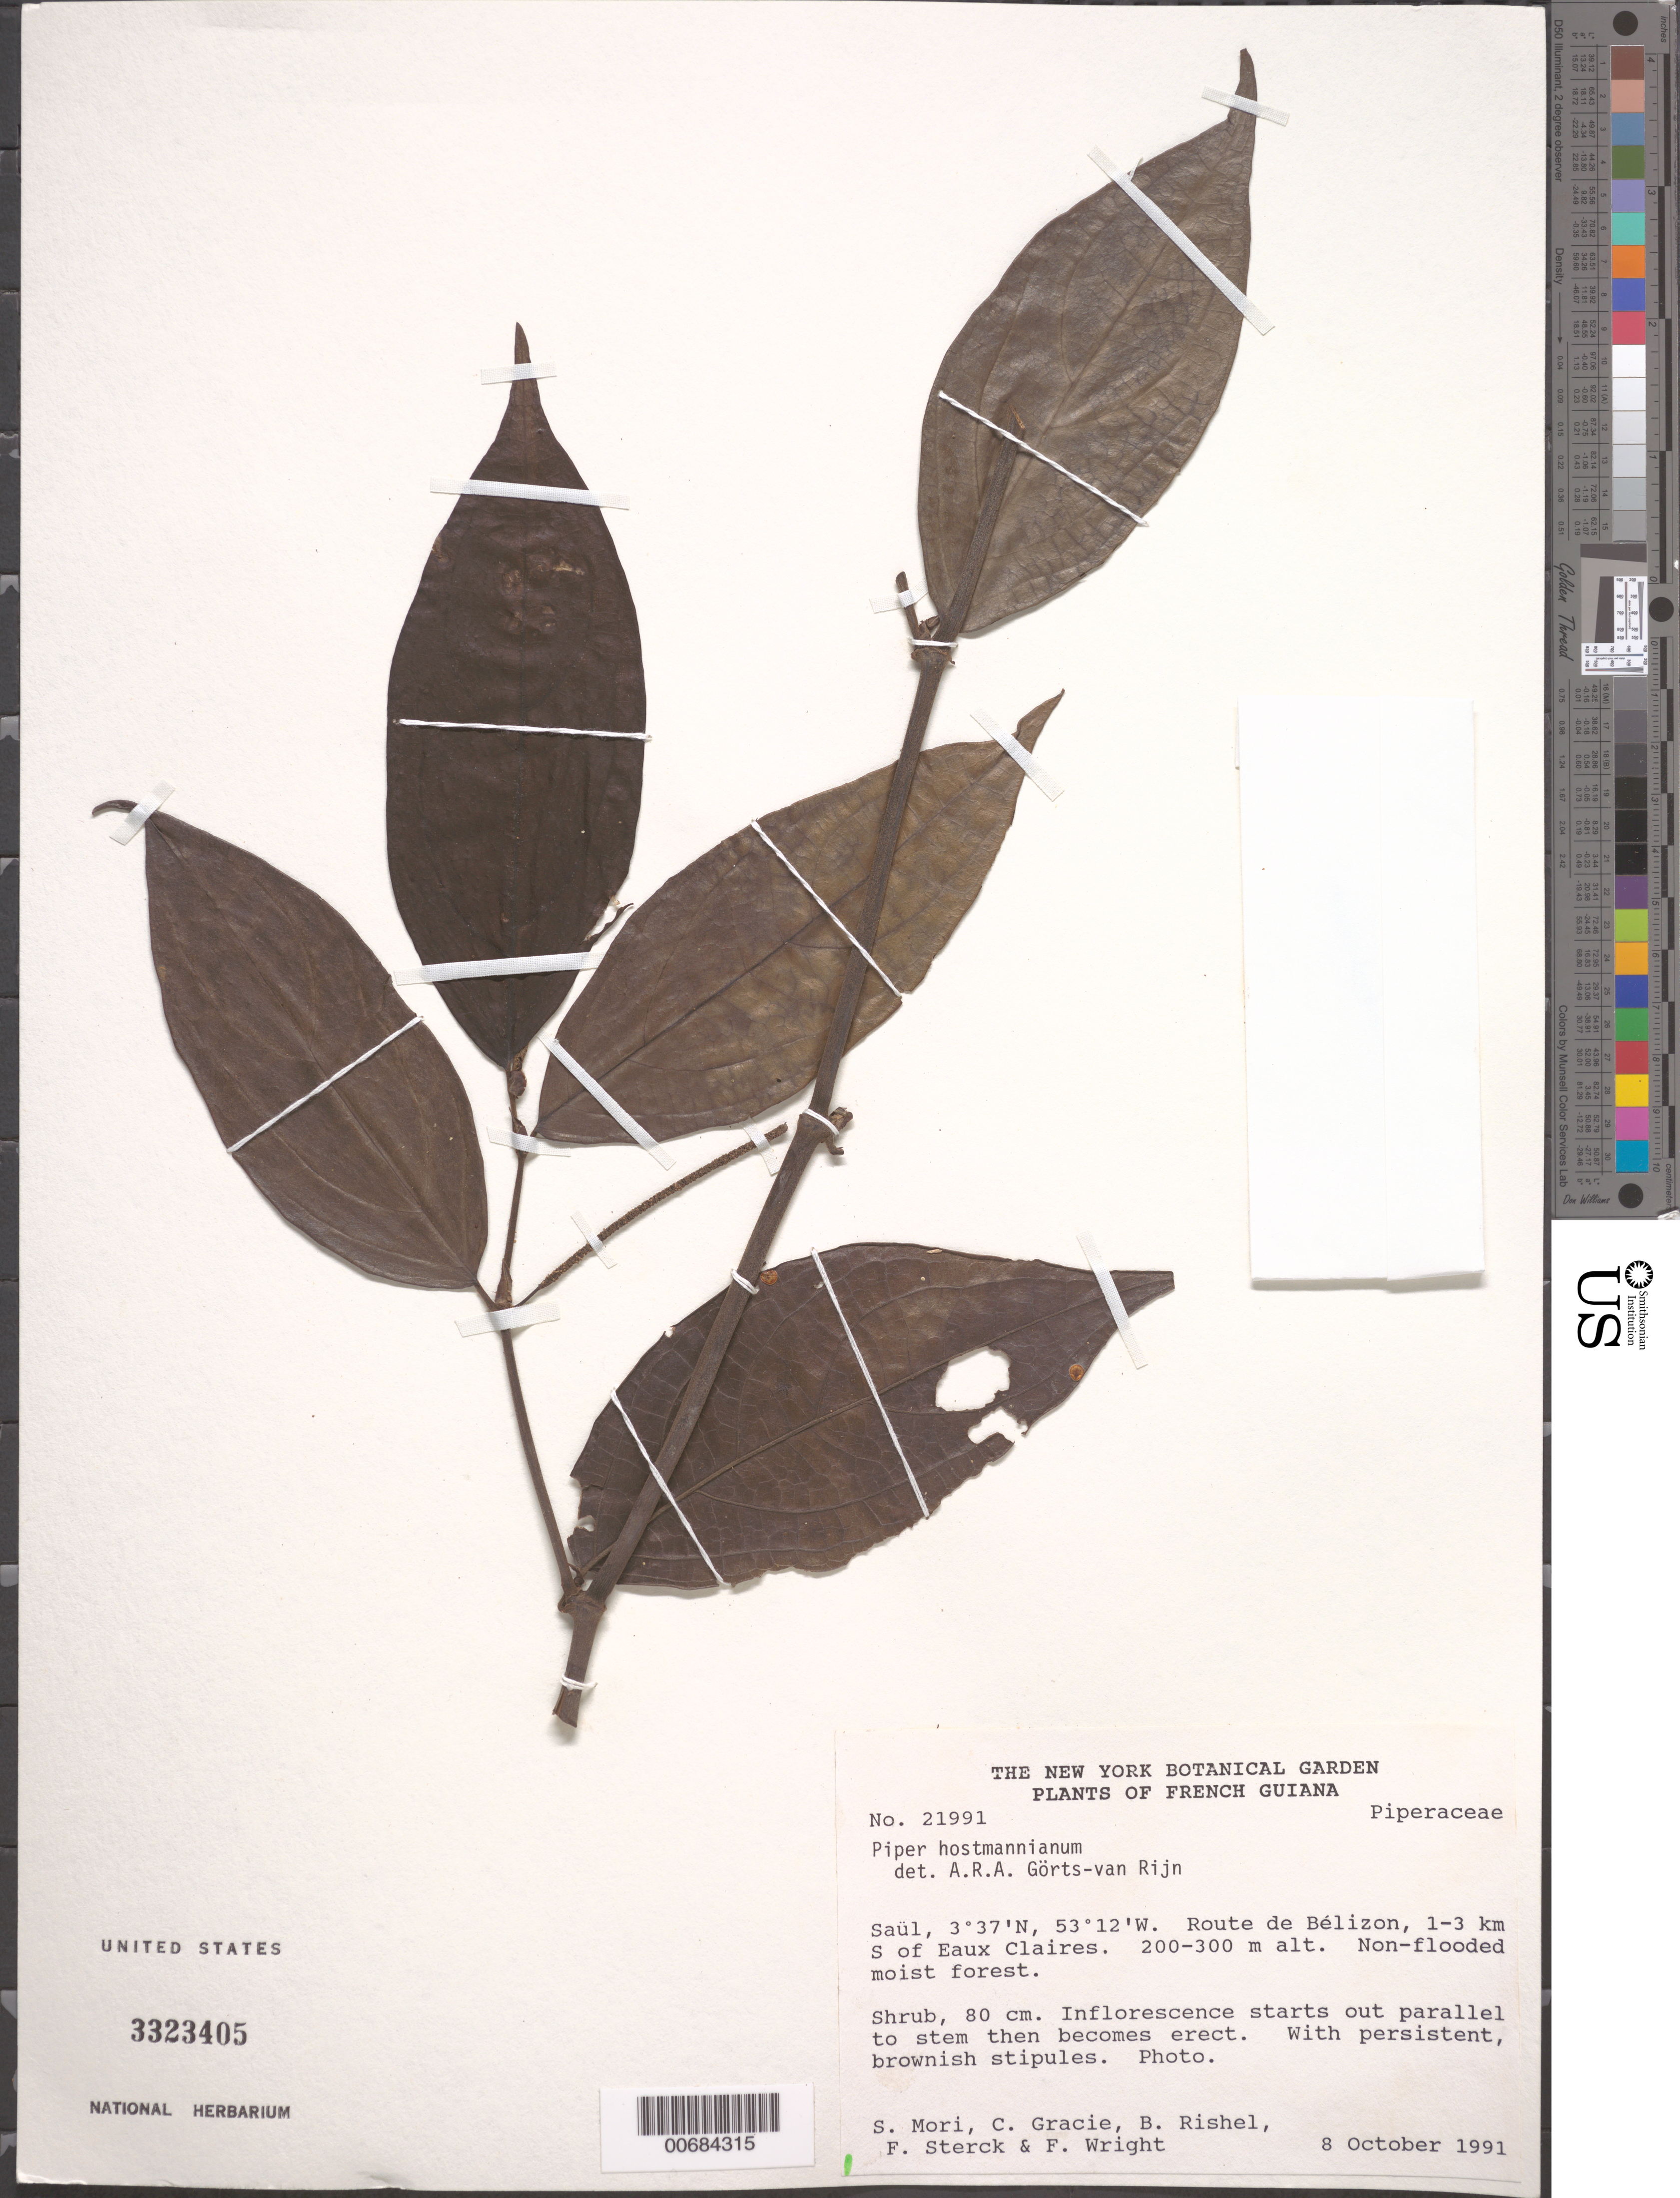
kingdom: Plantae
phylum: Tracheophyta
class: Magnoliopsida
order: Piperales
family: Piperaceae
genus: Piper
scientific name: Piper hostmannianum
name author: (Miq.) C. DC.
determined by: Görts-van Rijn, A. R. A.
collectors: S. Mori, C. A. Gracie, J. Lazzaroni, B. Rishel, D. Russell & F. Wright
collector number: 21991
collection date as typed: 8-Oct-91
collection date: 1991-10-08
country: French Guiana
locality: Saül, Route de Bélizon, 1-3 km S of Eaux Claires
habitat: Non-flooded moist forest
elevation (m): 200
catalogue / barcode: US 3323405